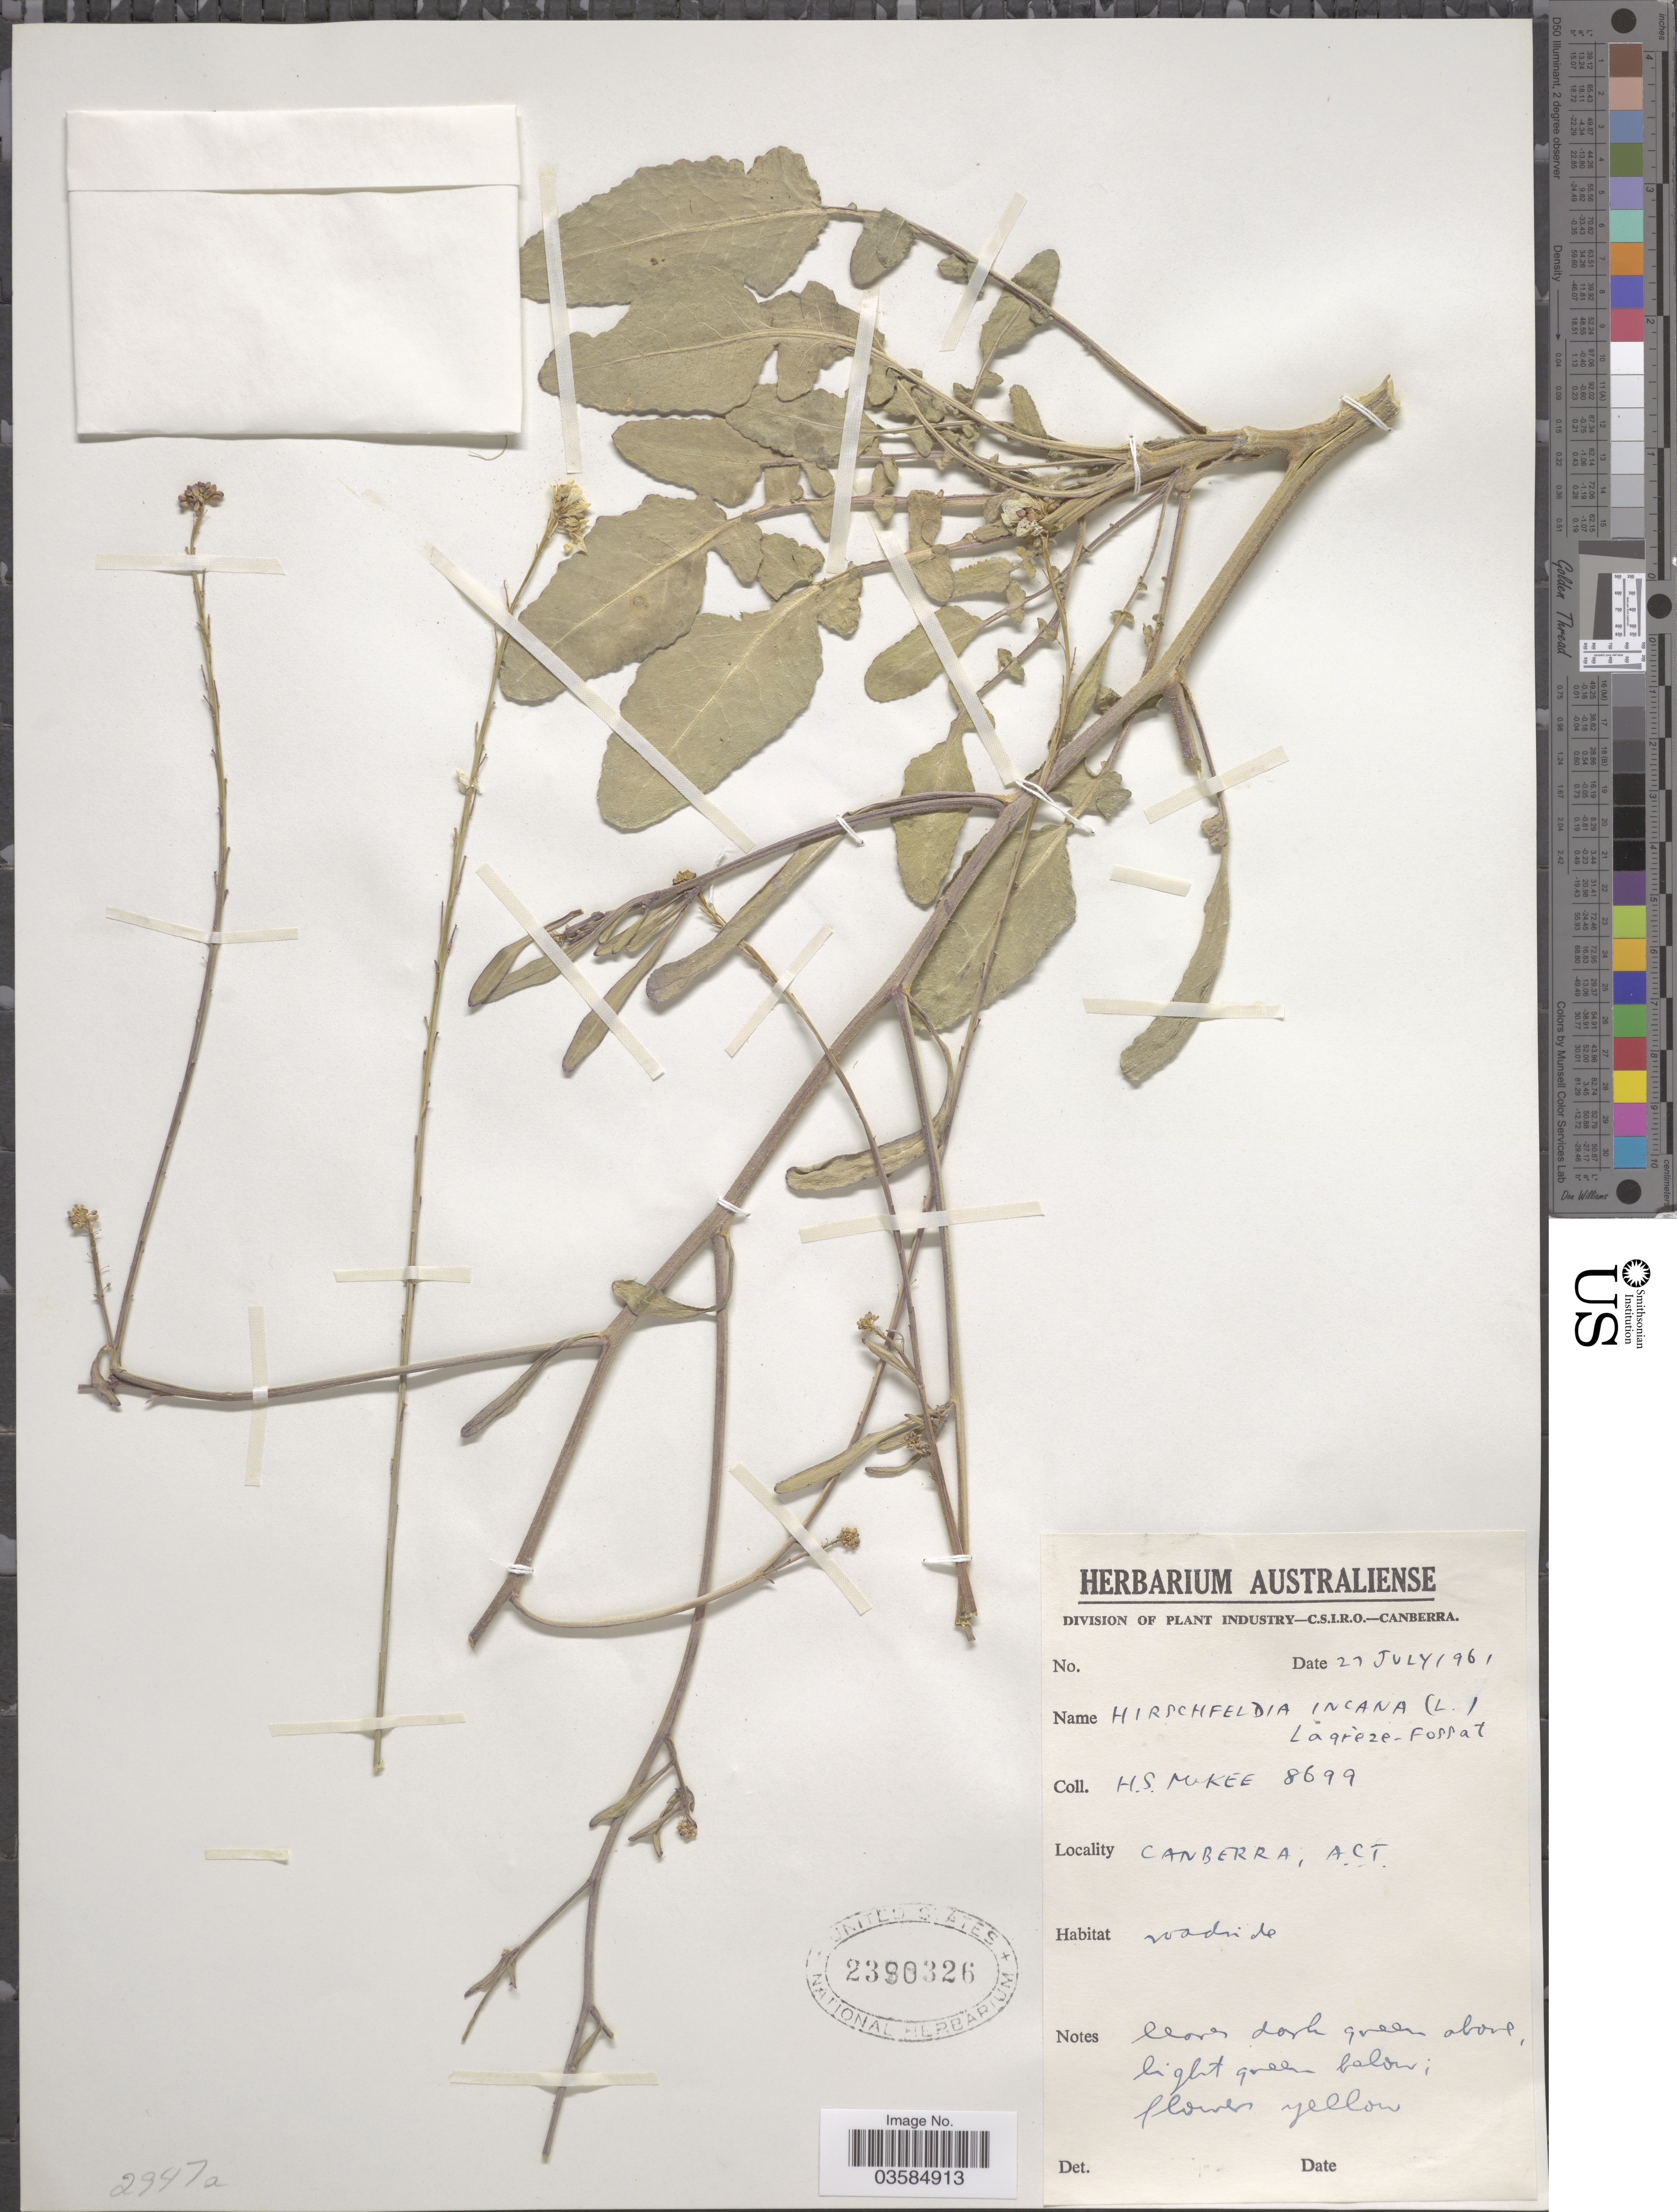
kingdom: Plantae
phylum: Tracheophyta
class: Magnoliopsida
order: Brassicales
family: Brassicaceae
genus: Hirschfeldia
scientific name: Hirschfeldia incana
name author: (L.) Lagr.-Foss.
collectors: H. S. McKee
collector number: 8699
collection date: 1961-07-27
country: Australia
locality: Canberra, A.C.T.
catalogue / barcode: US 2390326